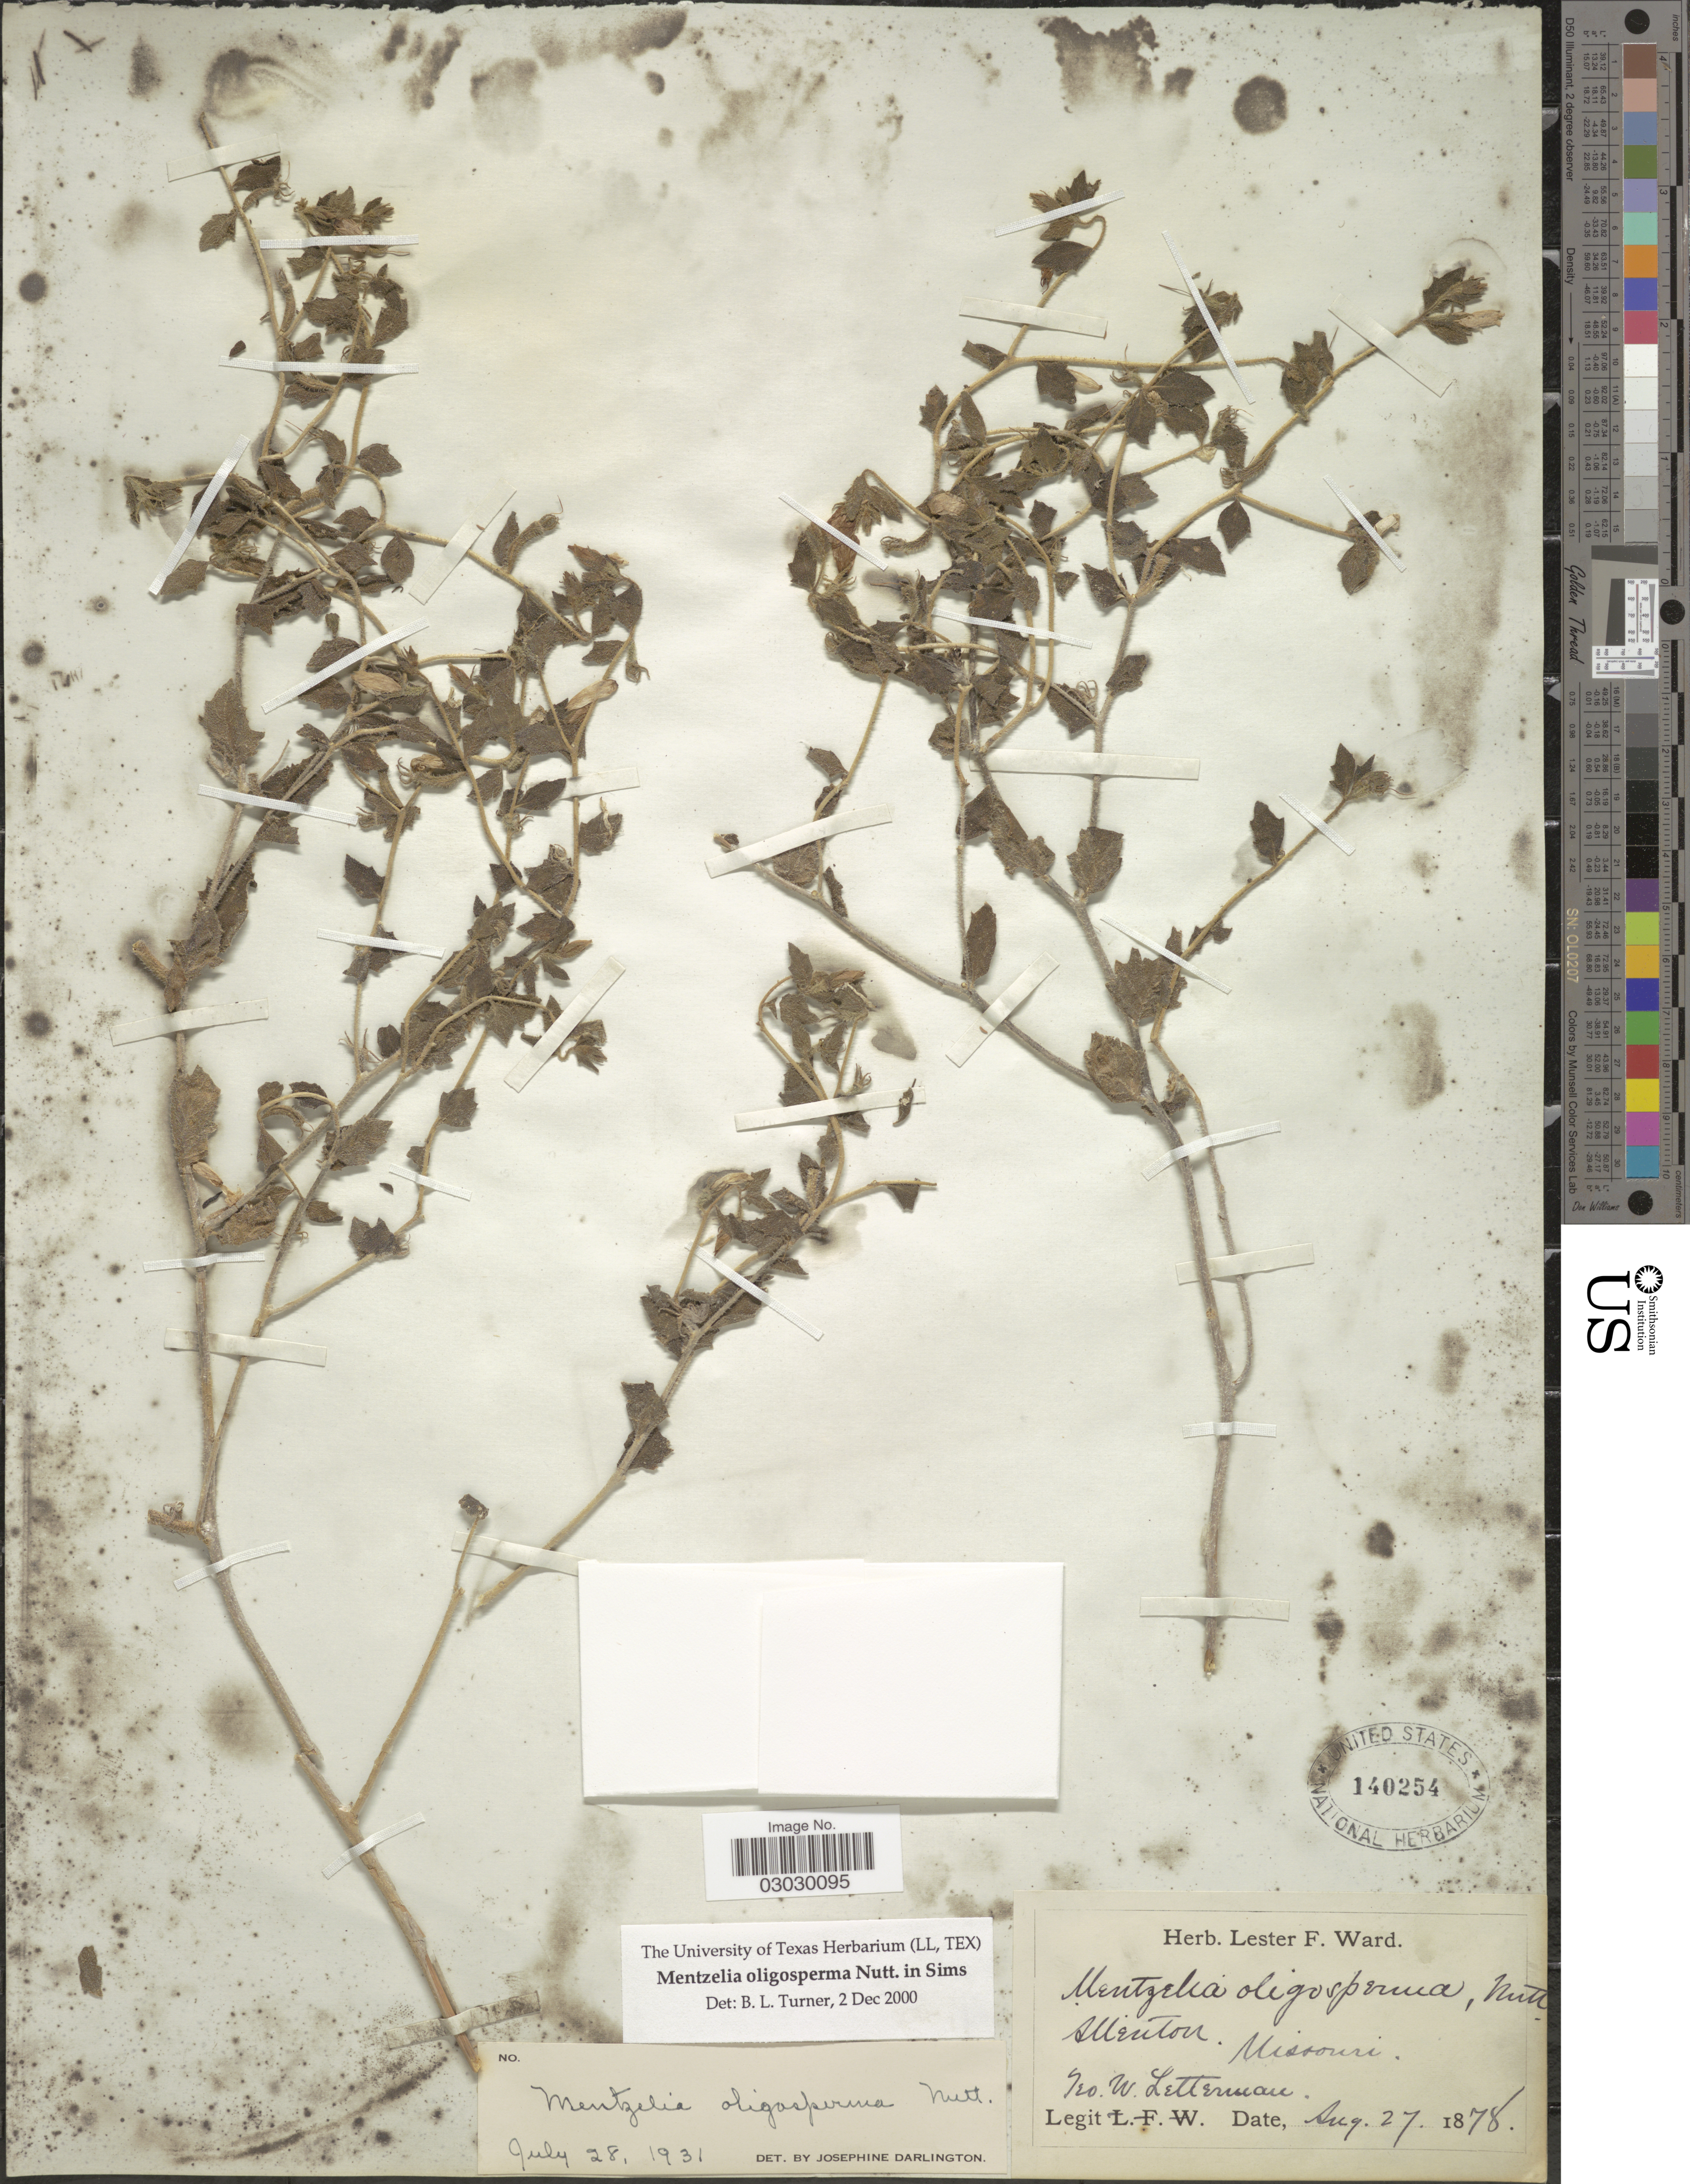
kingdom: Plantae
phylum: Tracheophyta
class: Magnoliopsida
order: Cornales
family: Loasaceae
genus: Mentzelia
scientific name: Mentzelia oligosperma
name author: Nutt. ex Sims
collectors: G. W. Letterman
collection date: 1878-08-27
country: United States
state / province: Missouri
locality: Allenton.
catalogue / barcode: US 140254